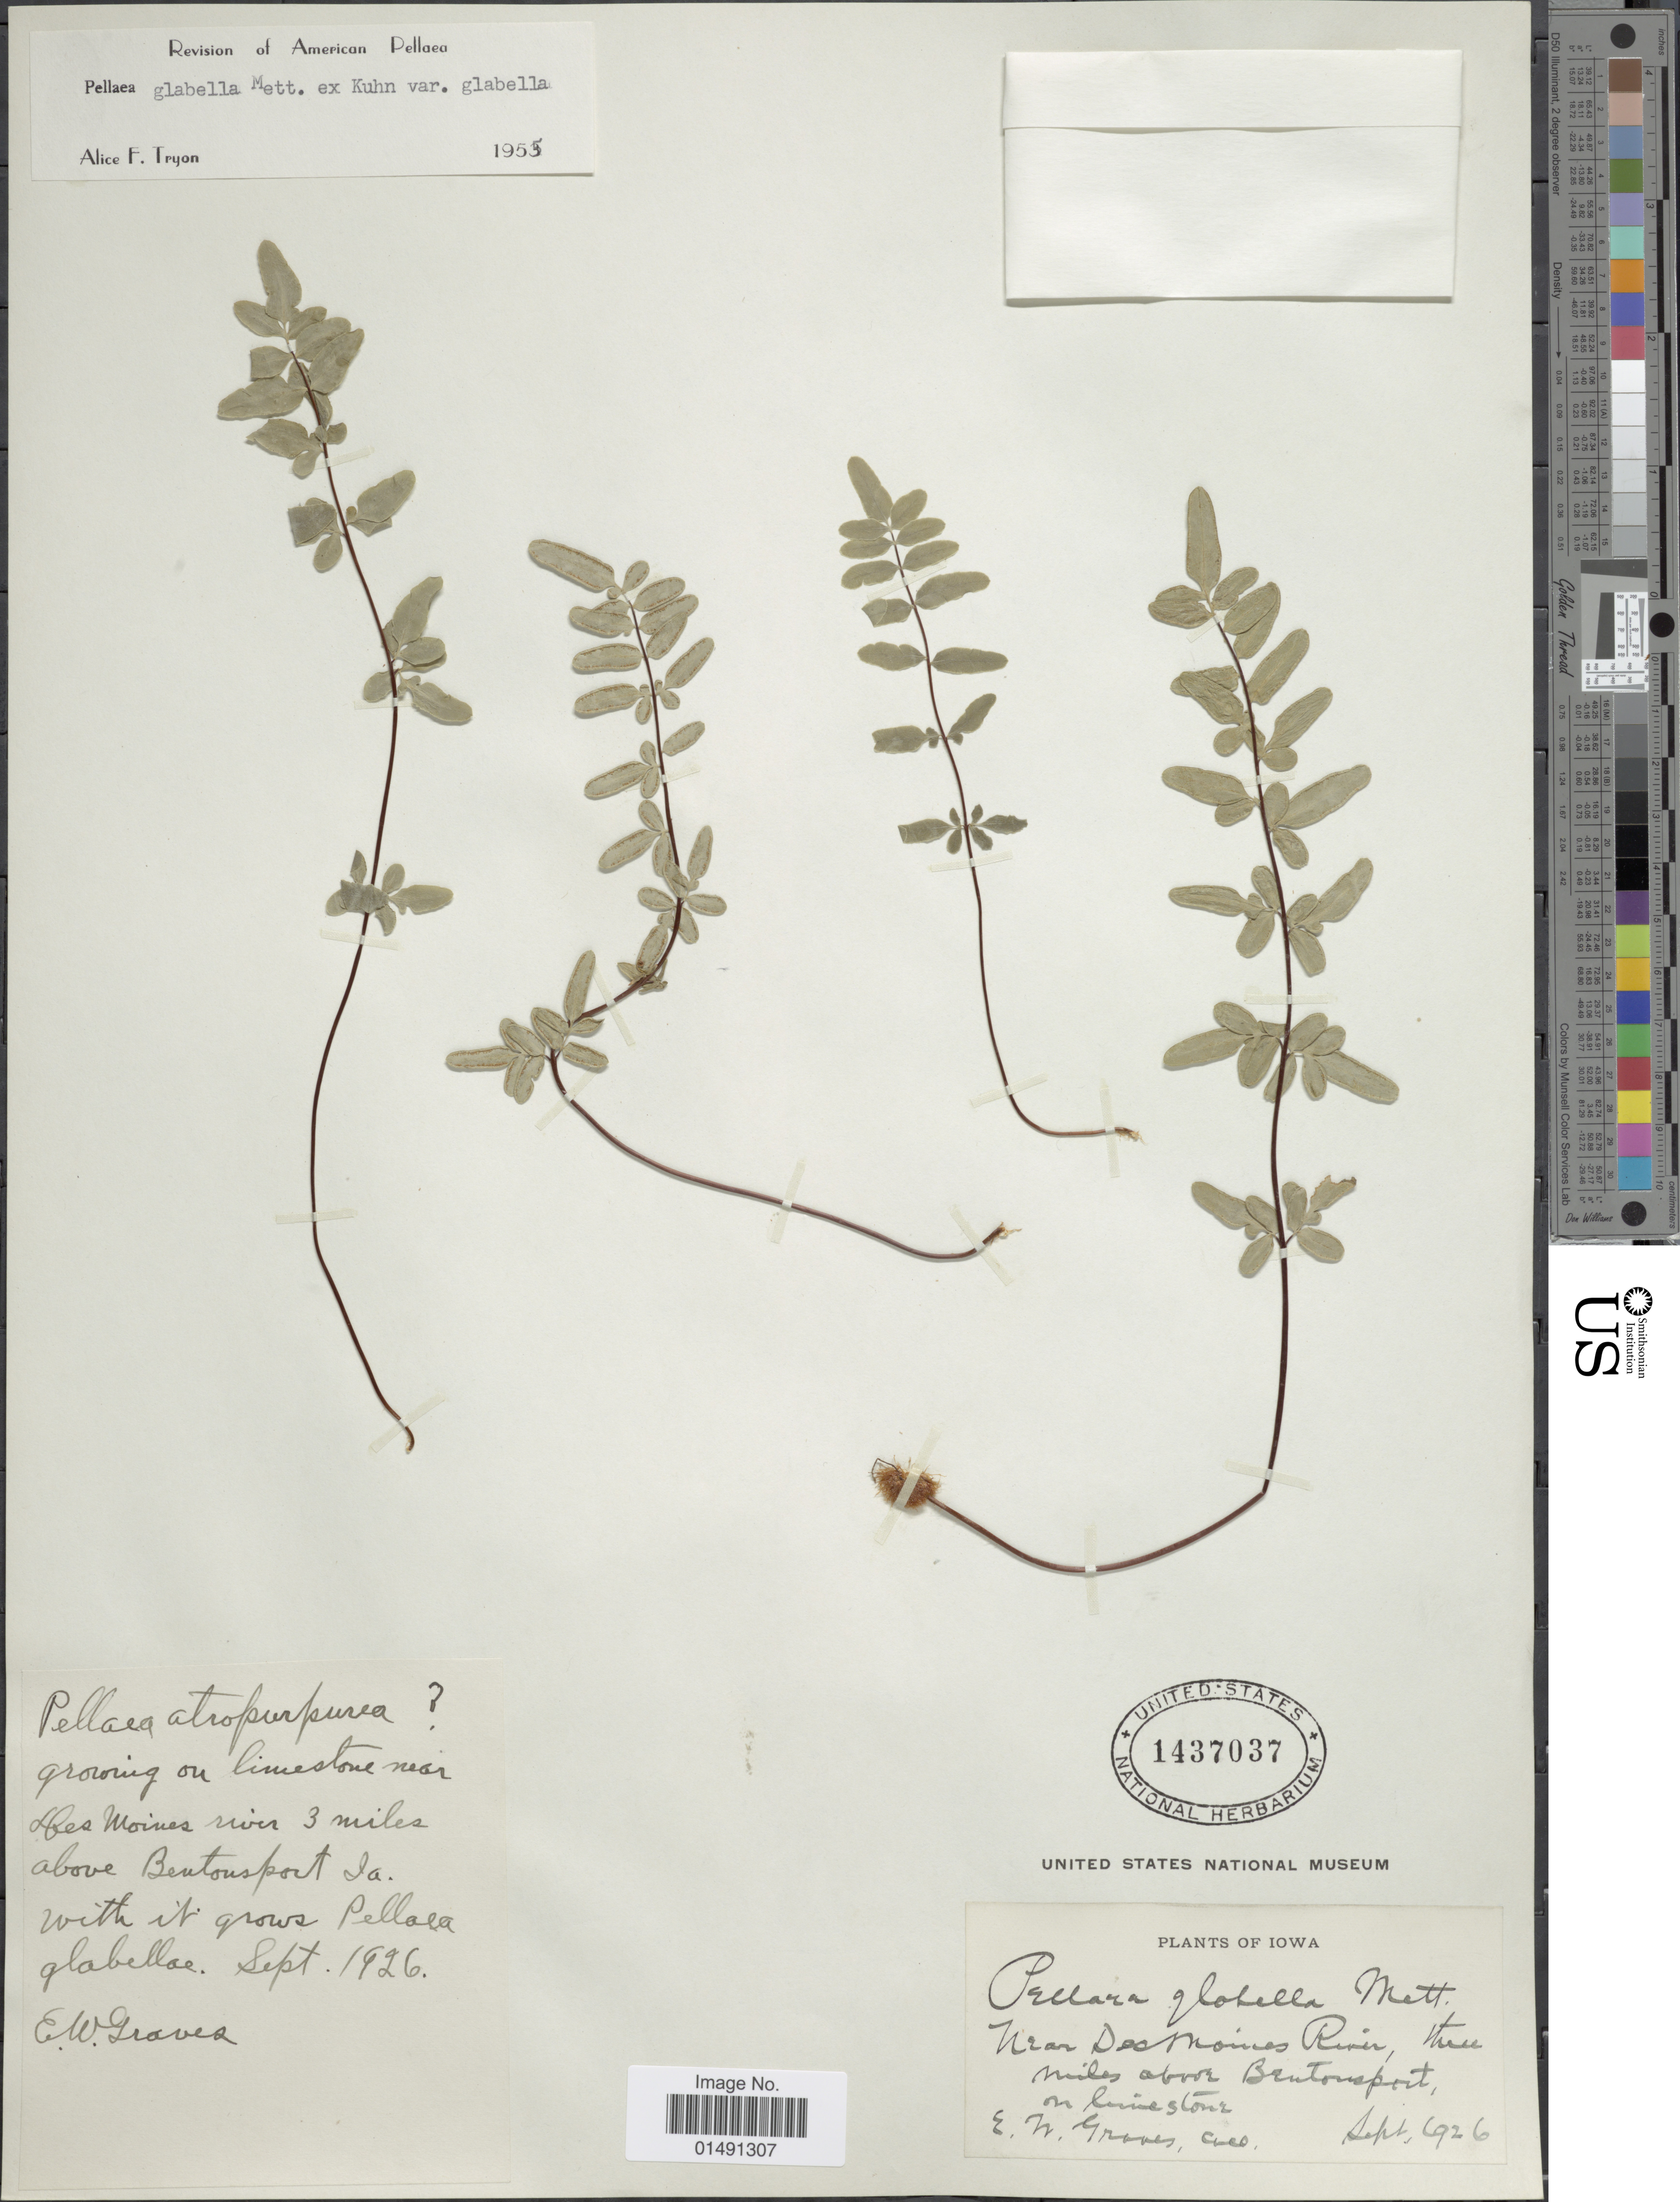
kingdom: Plantae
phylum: Tracheophyta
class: Polypodiopsida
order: Polypodiales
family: Pteridaceae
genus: Pellaea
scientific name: Pellaea glabella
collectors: E. Graves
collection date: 1926-09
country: United States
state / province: Iowa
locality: Near Des Moines River, three miles above Bentonsport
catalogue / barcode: US 1437037